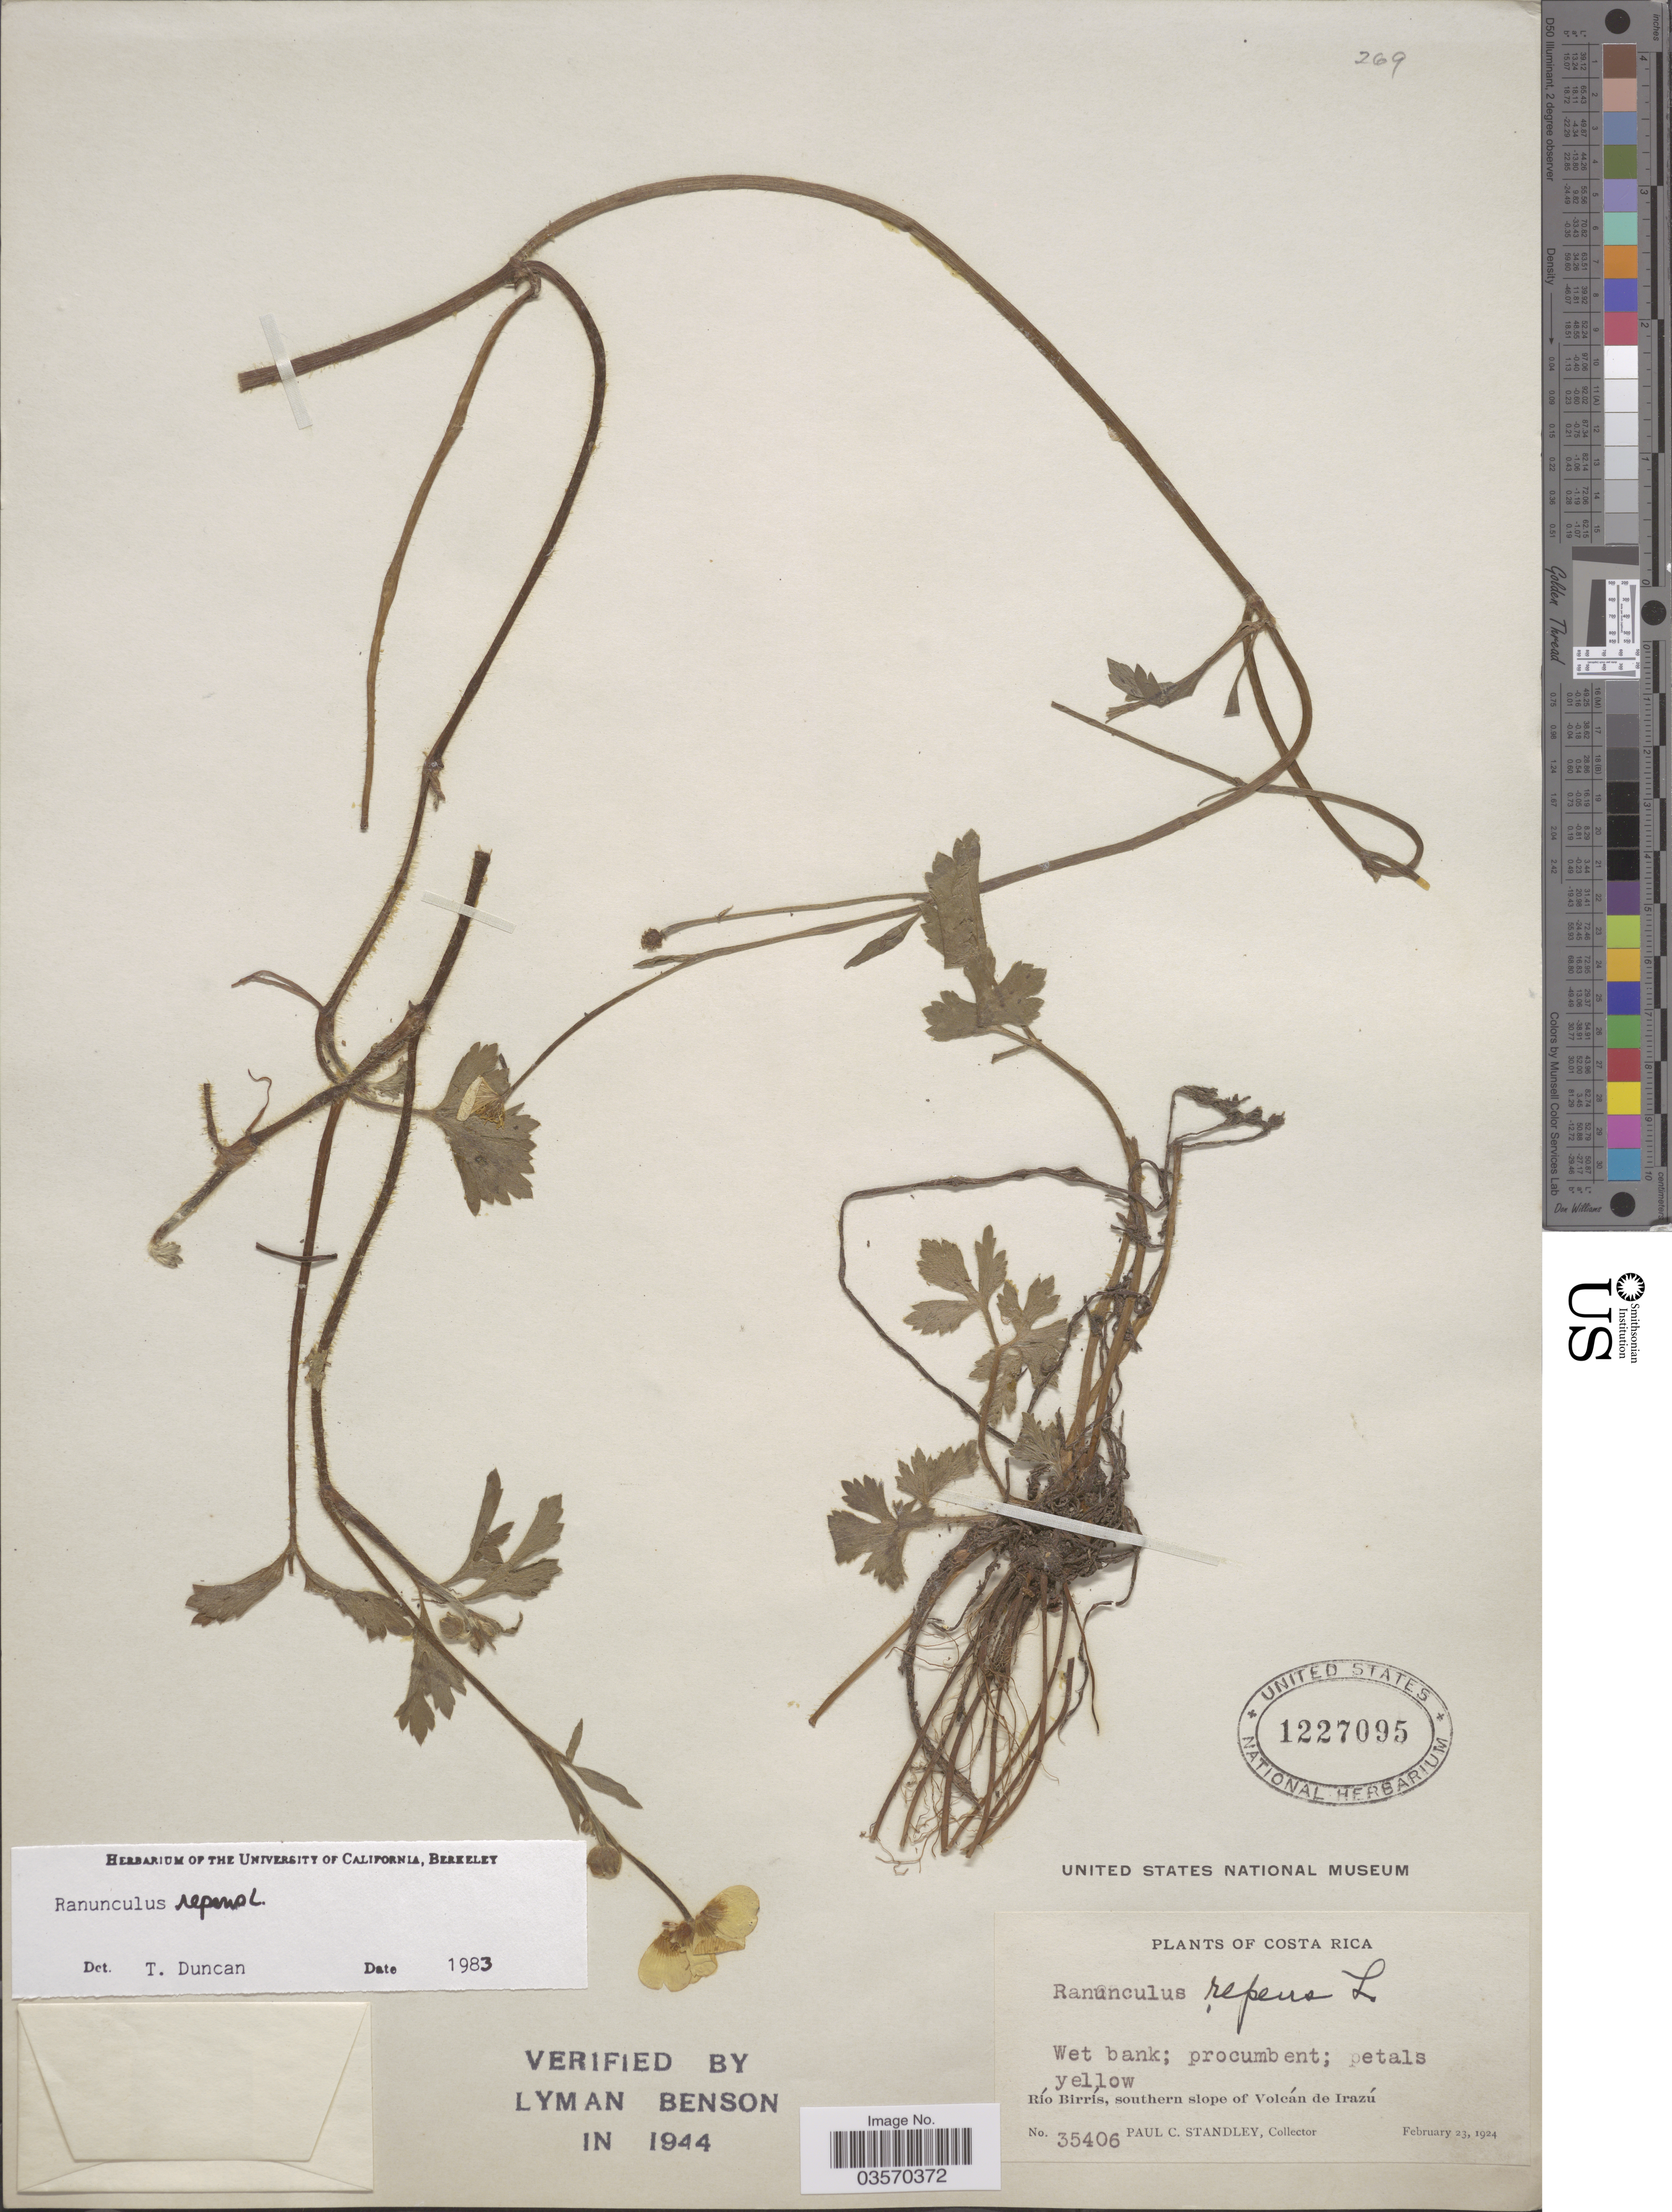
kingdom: Plantae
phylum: Tracheophyta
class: Magnoliopsida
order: Ranunculales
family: Ranunculaceae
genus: Ranunculus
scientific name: Ranunculus repens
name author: L.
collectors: P. C. Standley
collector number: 35406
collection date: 1924-02-23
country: Costa Rica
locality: Río Birrís, southern slope of Volcán de Irazú.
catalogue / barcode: US 1227095